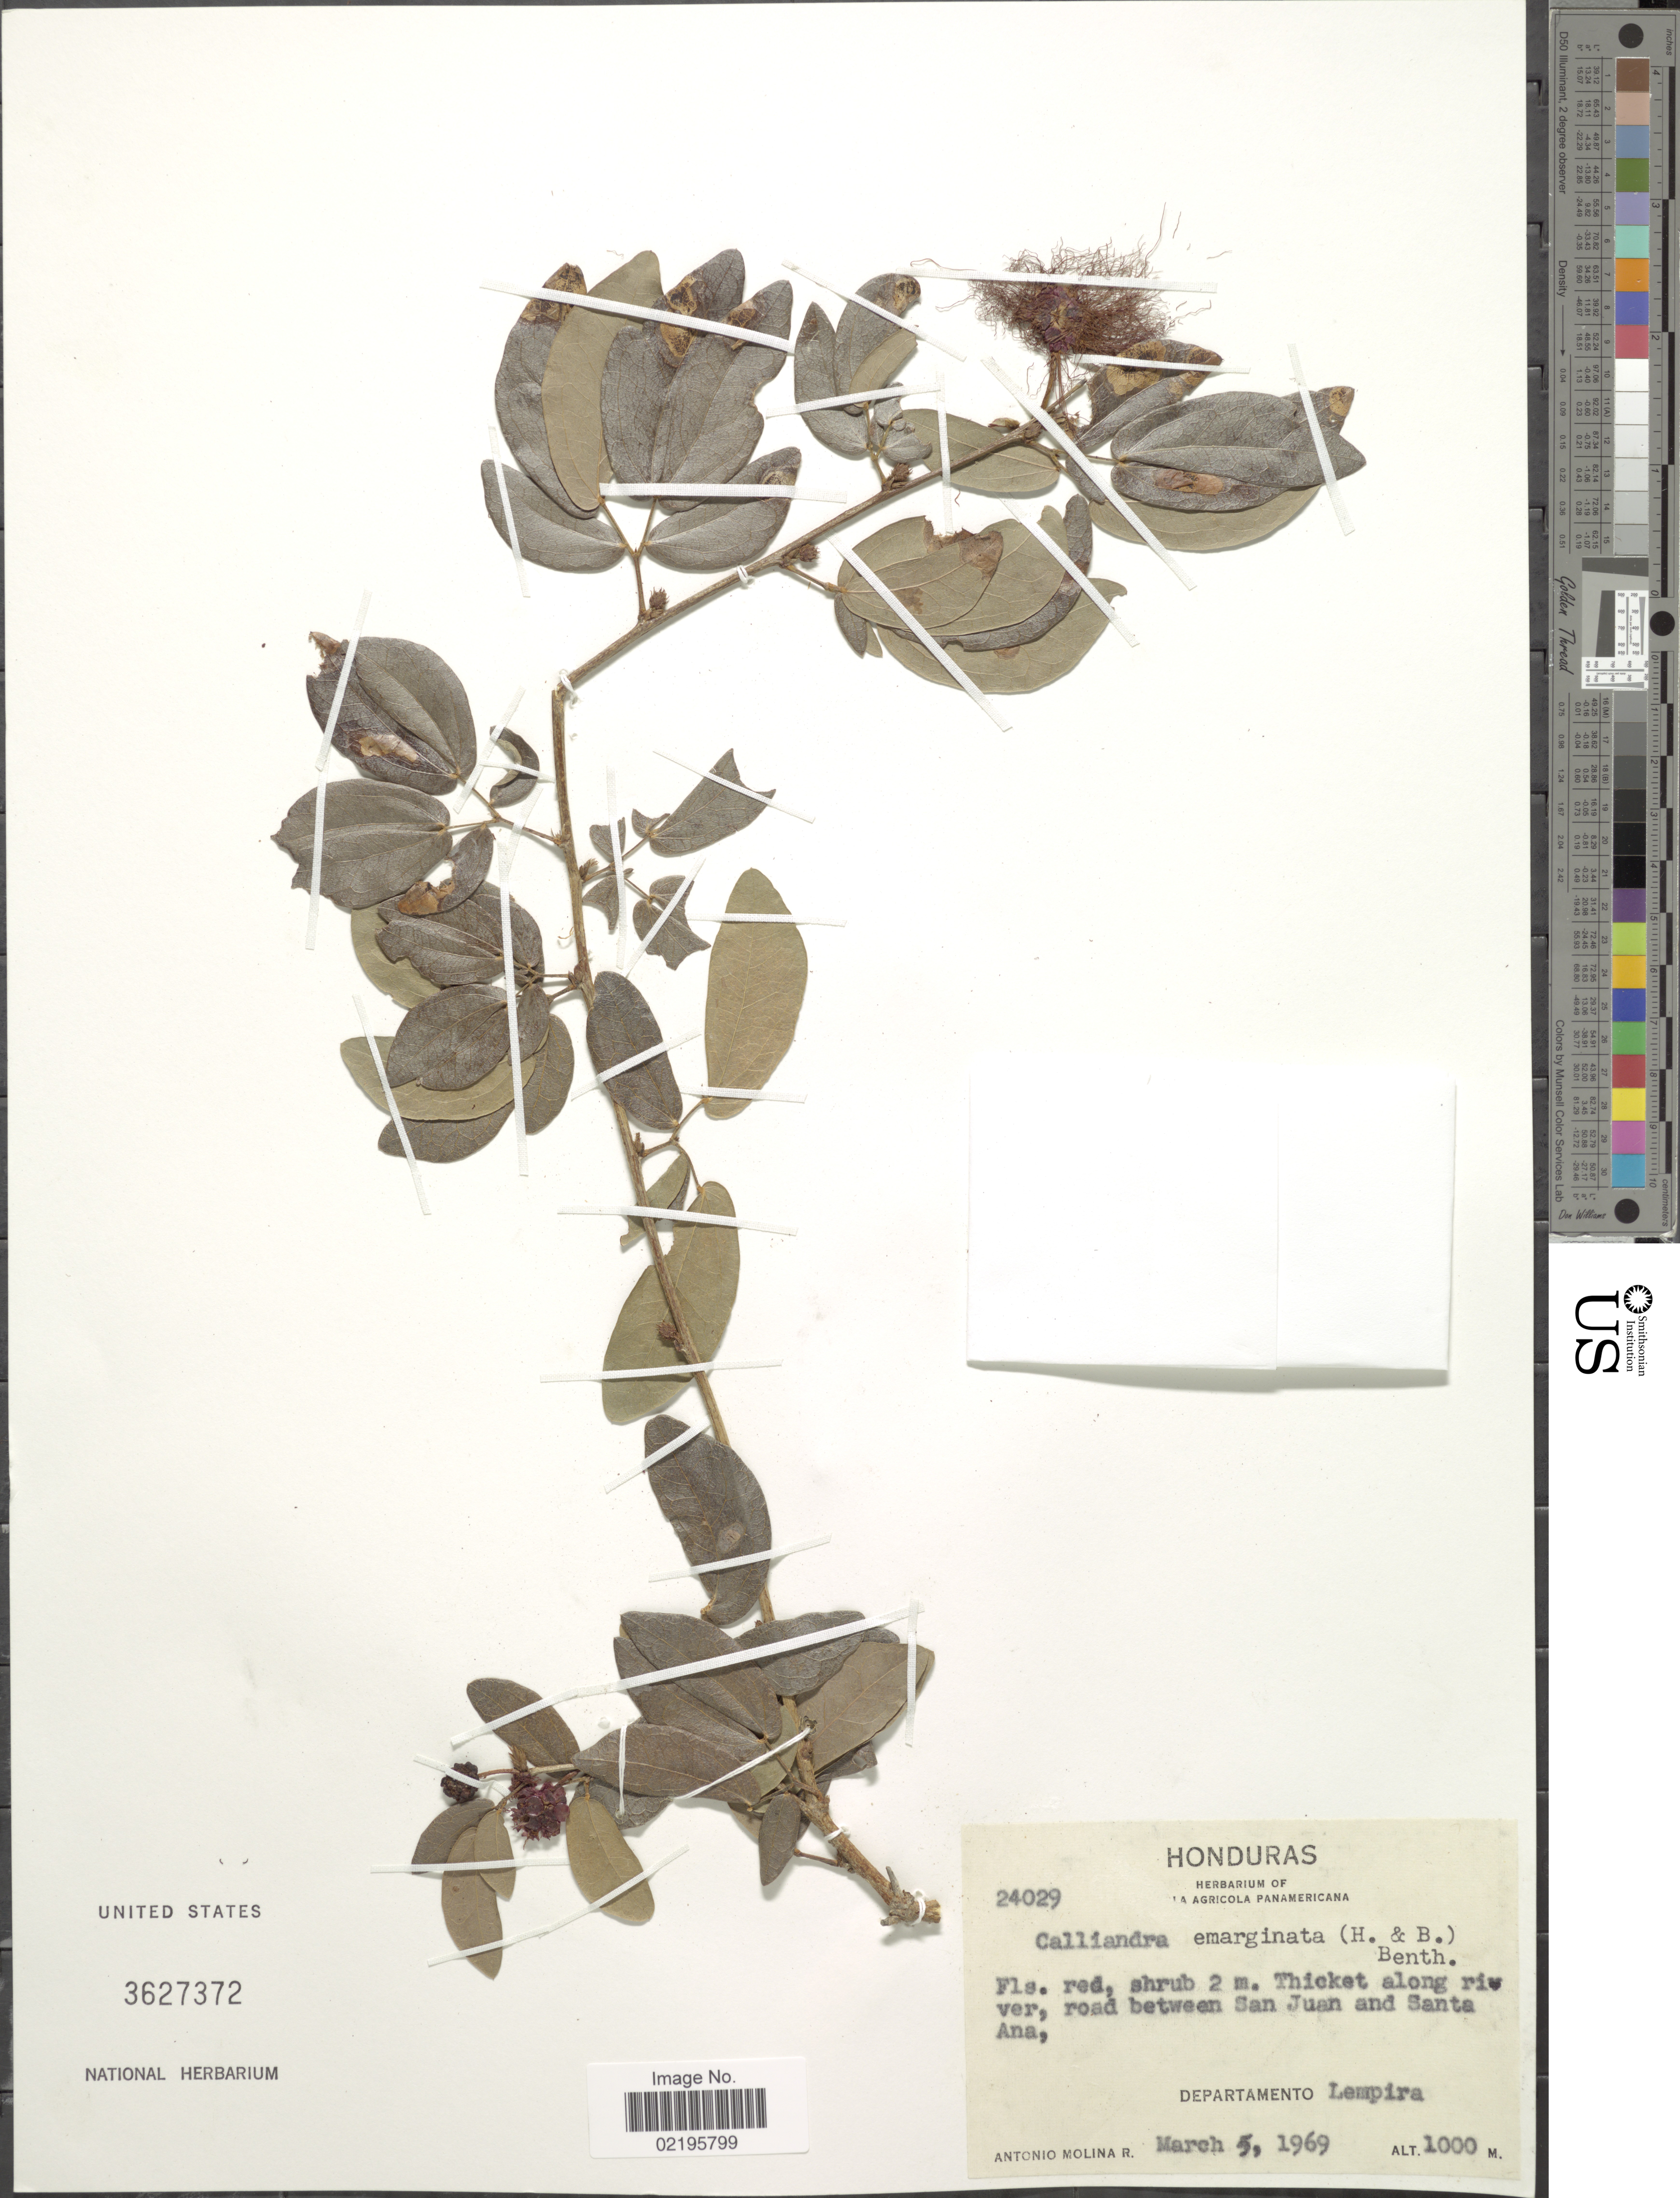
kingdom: Plantae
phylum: Tracheophyta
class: Magnoliopsida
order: Fabales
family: Fabaceae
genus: Calliandra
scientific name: Calliandra emarginata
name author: (Willd.) Benth.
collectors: A. Molina R.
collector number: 24029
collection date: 1969-03-05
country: Honduras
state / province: Lempira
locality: Thicket along river, road between San Juan and Santa Ana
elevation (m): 1000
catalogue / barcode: US 3627372